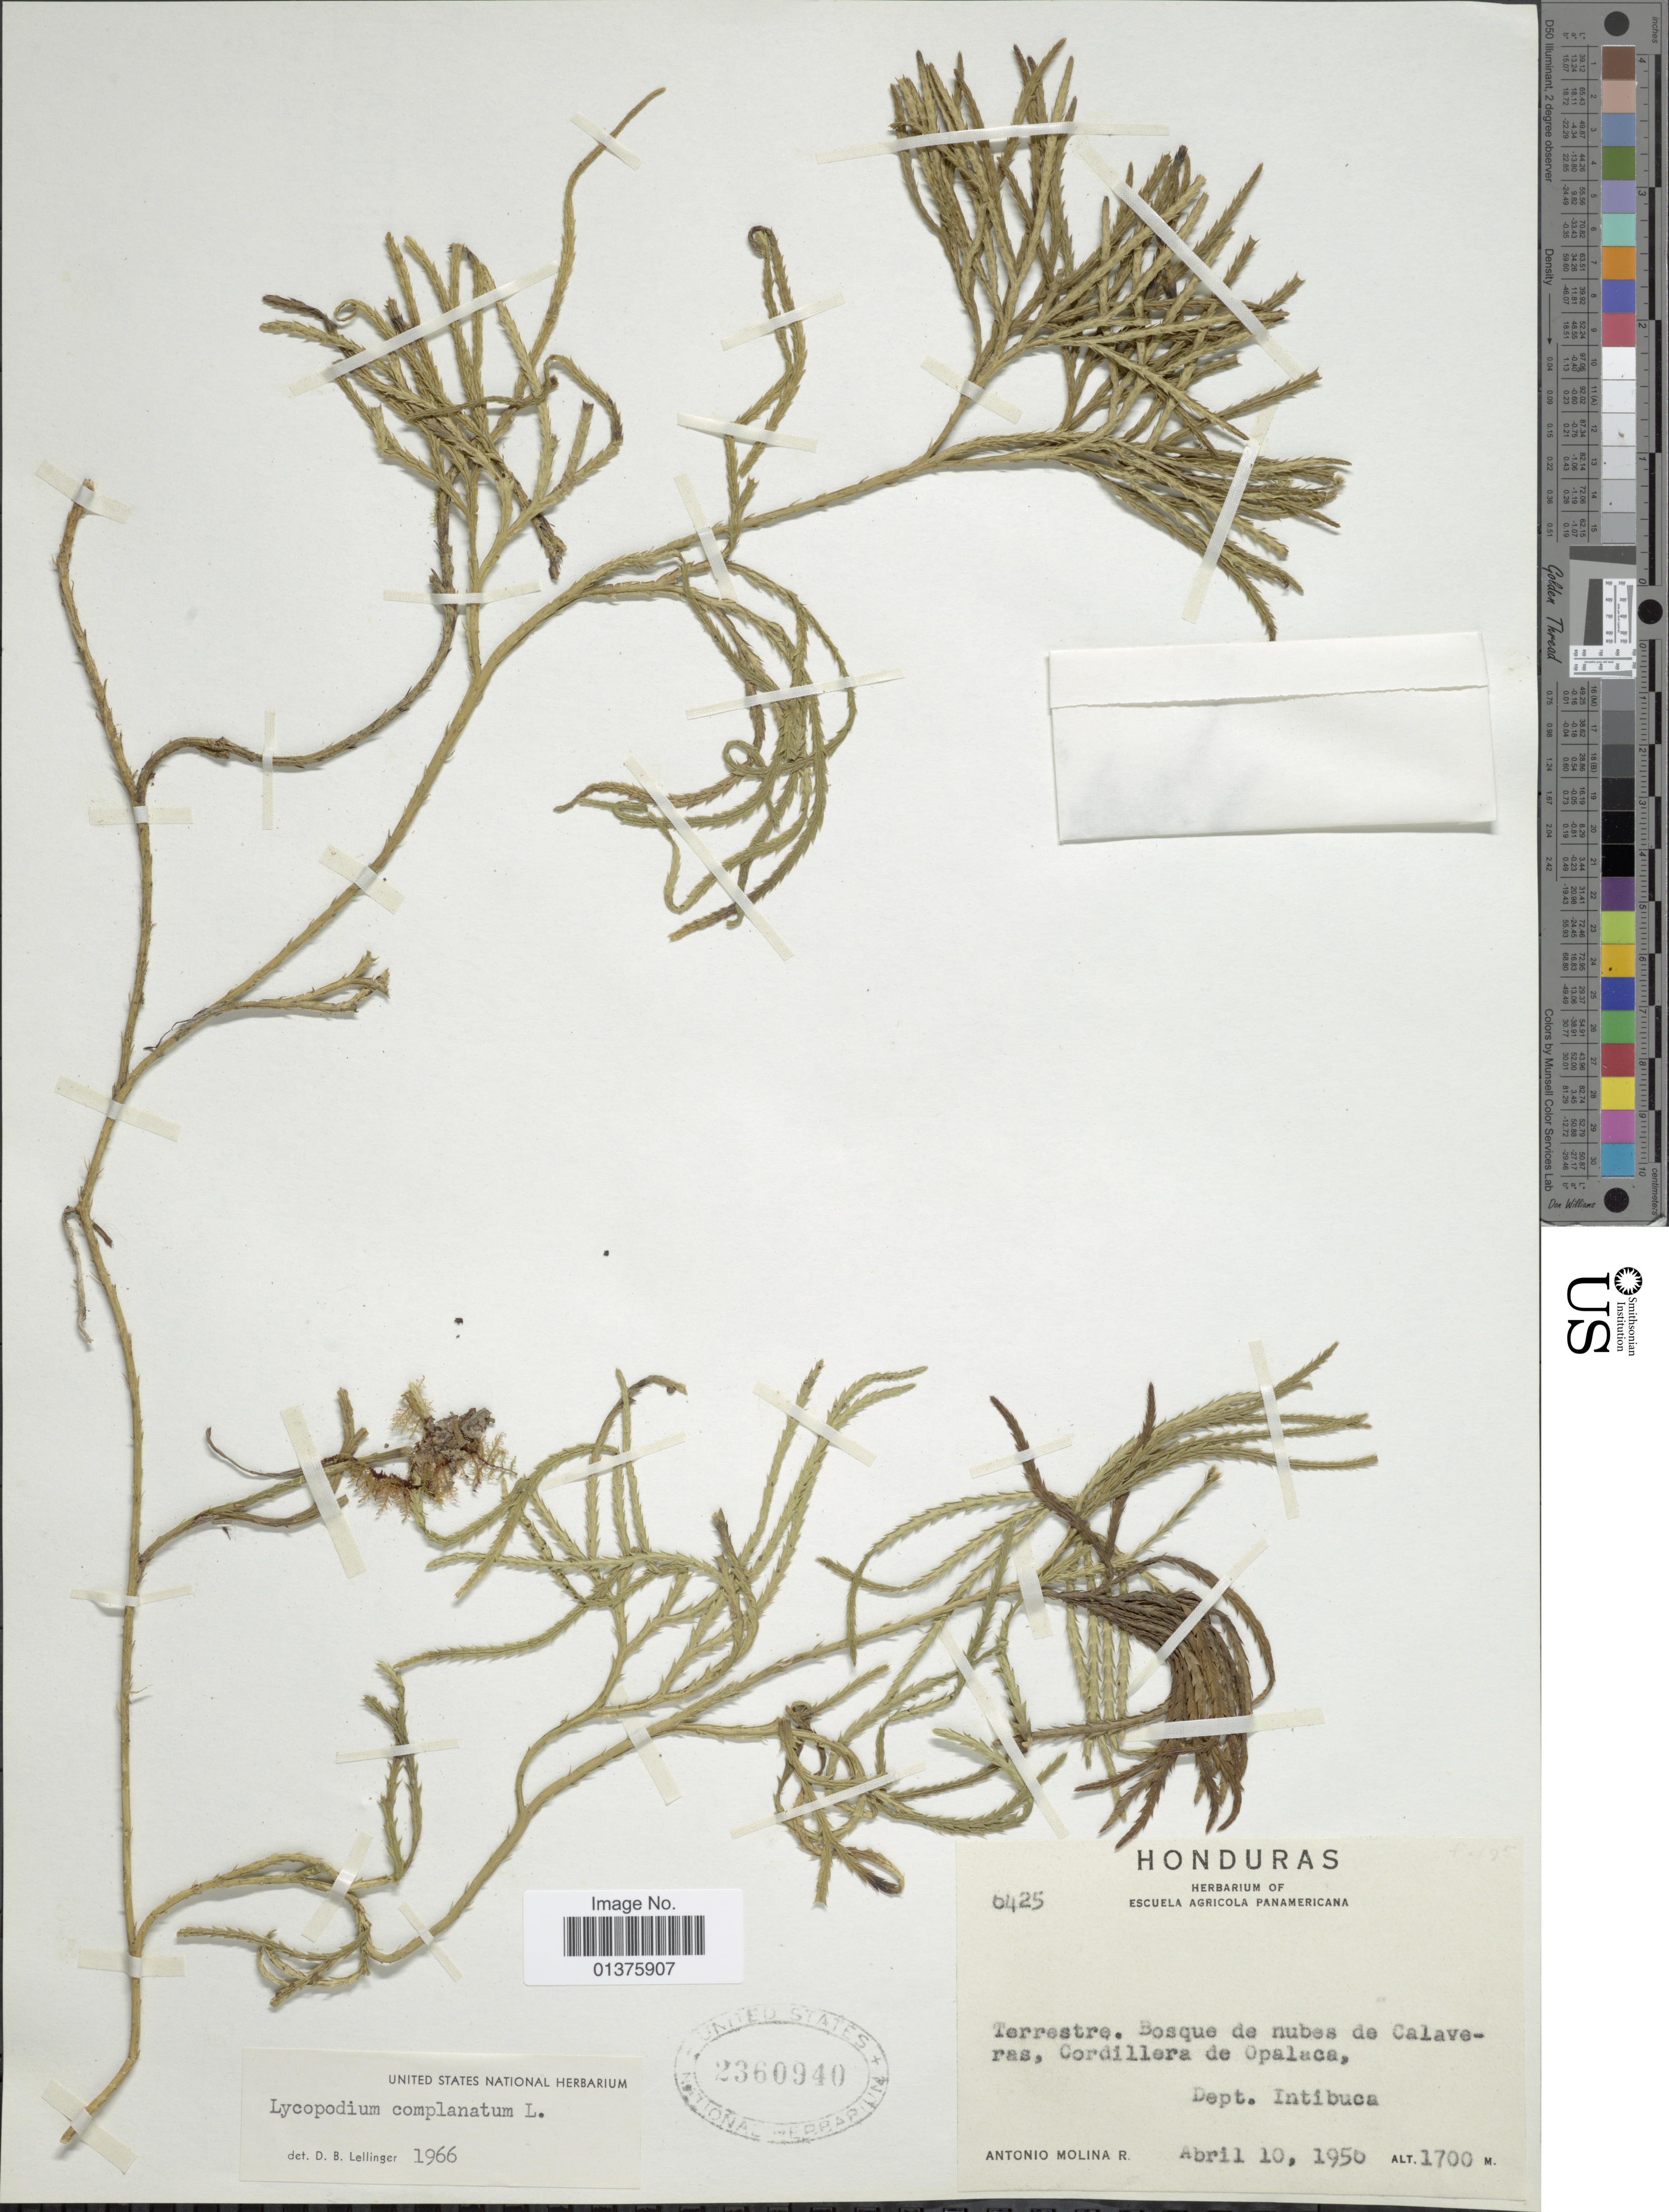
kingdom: Plantae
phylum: Tracheophyta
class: Lycopodiopsida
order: Lycopodiales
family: Lycopodiaceae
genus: Diphasiastrum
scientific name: Diphasiastrum thyoides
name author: (Humb. & Bonpl. ex Willd.) Holub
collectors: A. Molina R.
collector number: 6425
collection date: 1950-04-10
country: Honduras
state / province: Intibuca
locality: Terrestre, bosque de nubes de Calaveras, Cordillera de Opalaca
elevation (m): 1700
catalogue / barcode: US 2360940